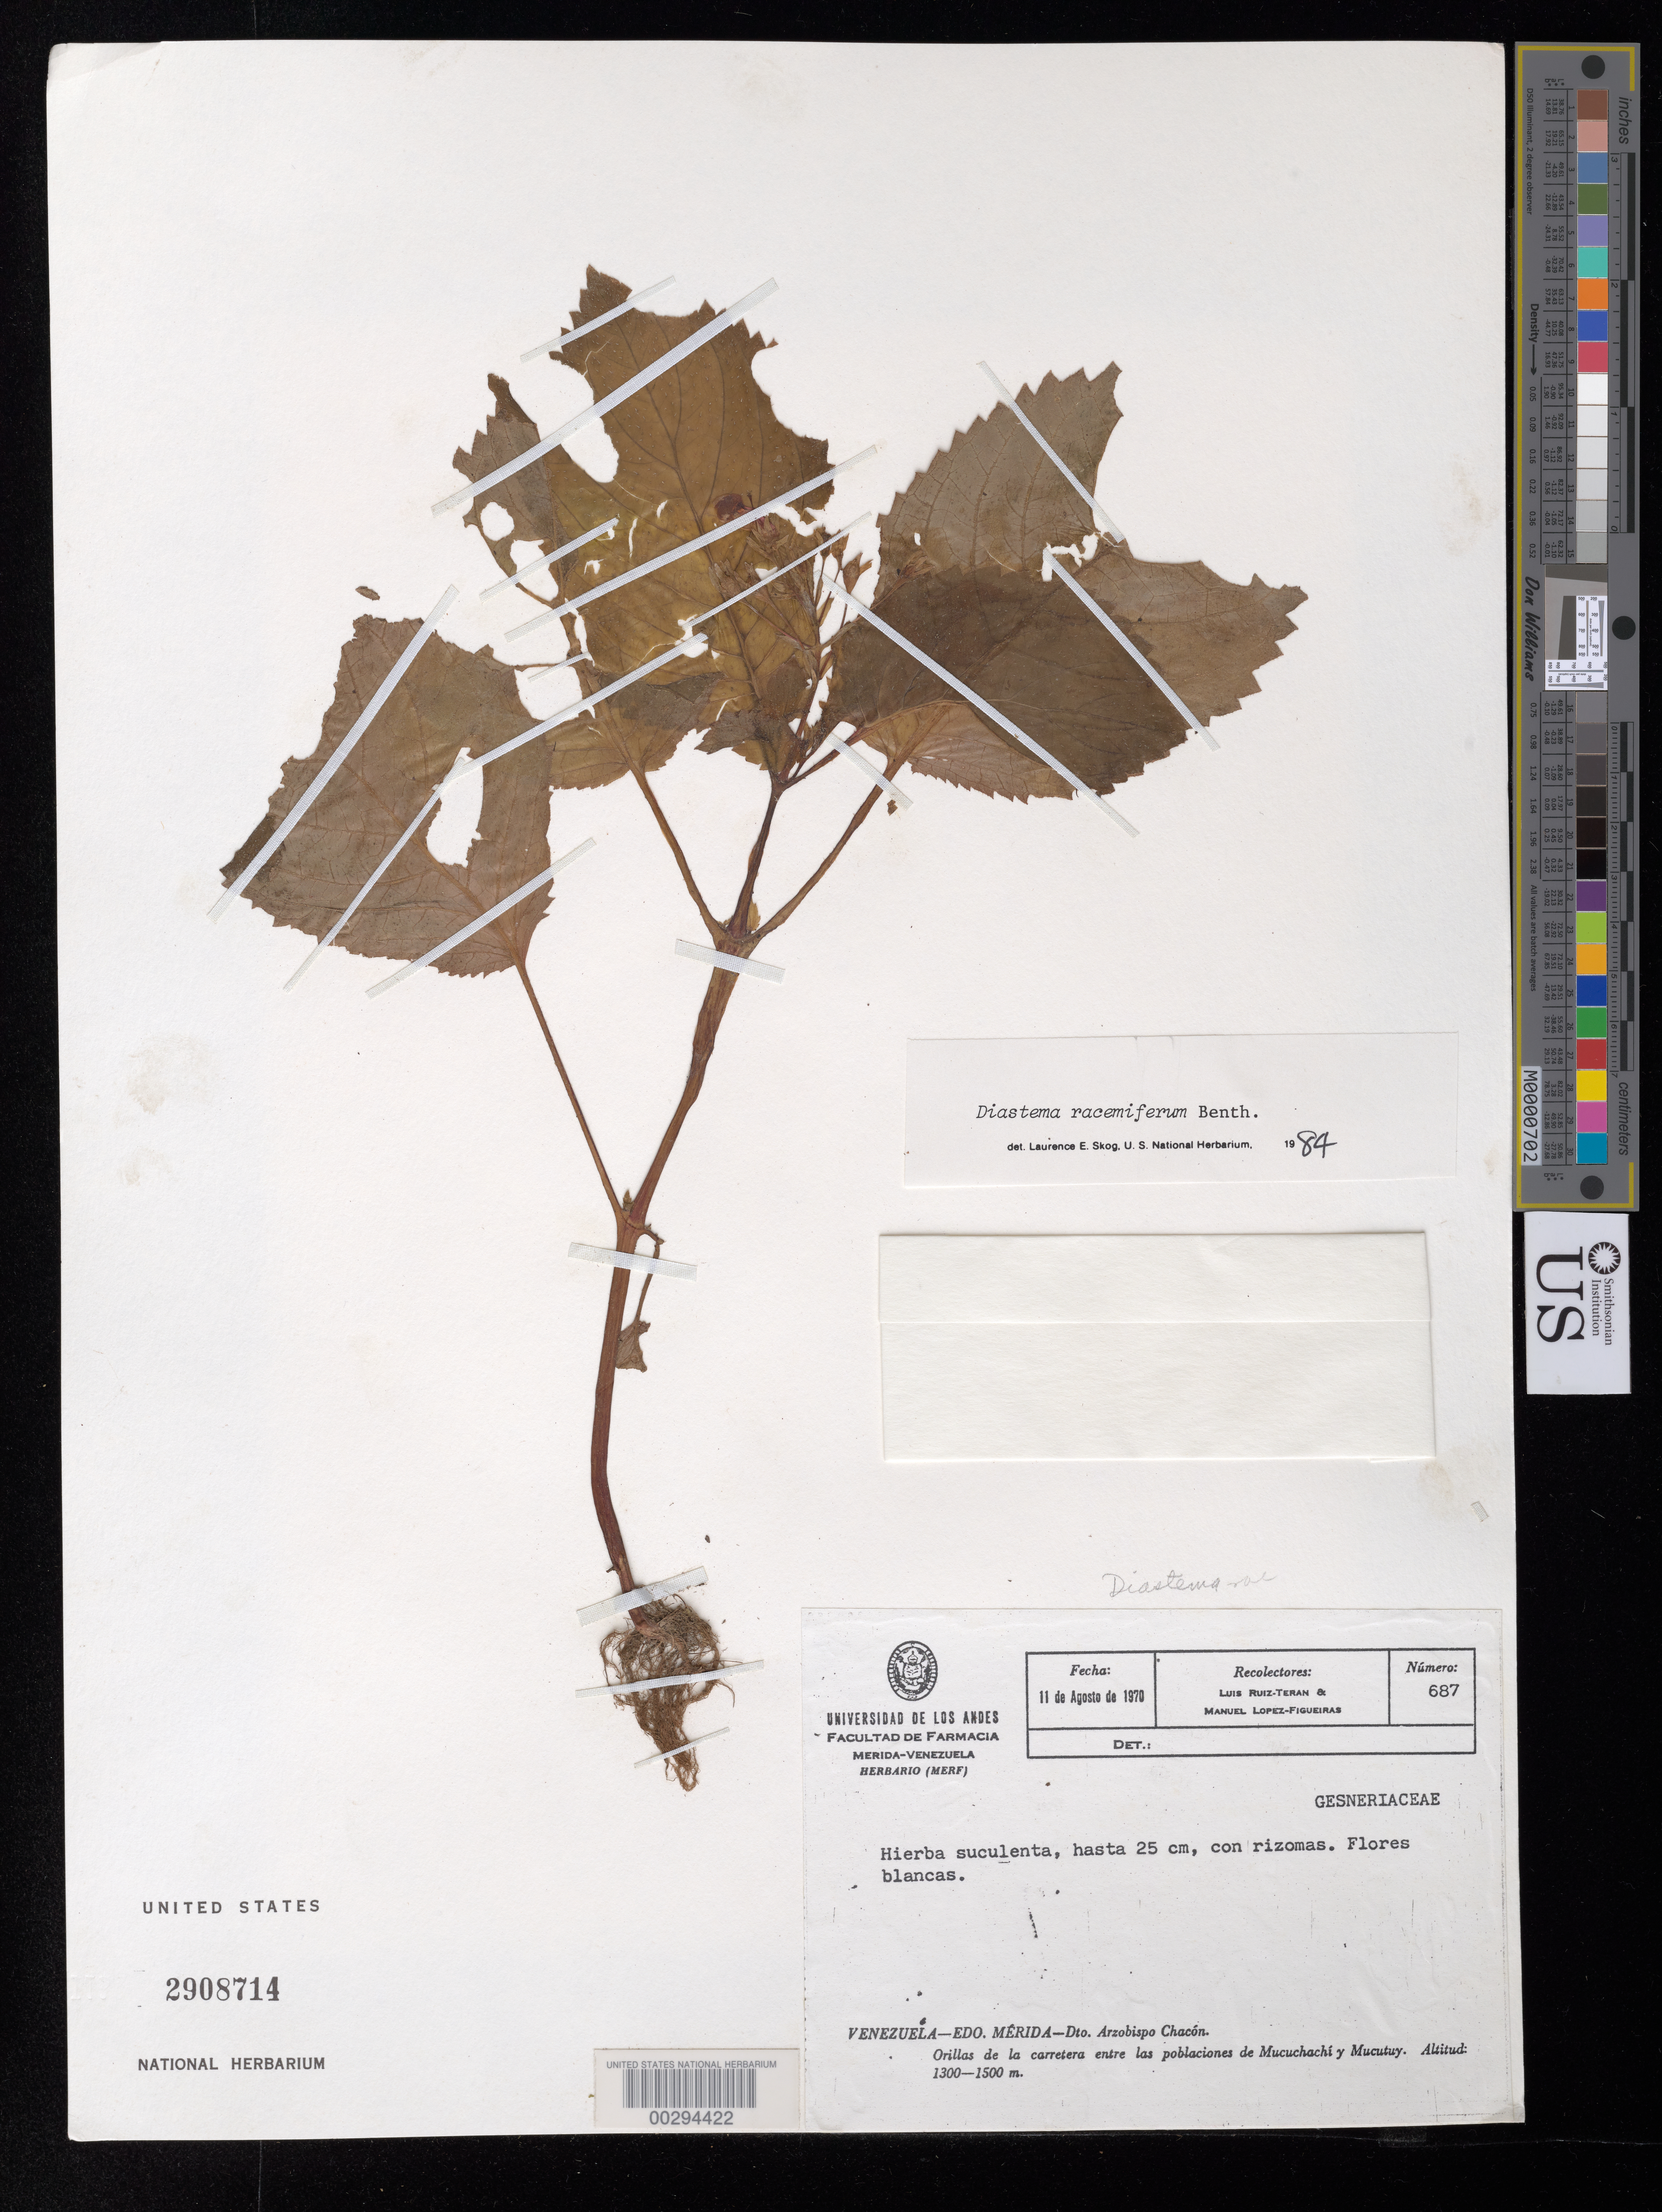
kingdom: Plantae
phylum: Tracheophyta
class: Magnoliopsida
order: Lamiales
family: Gesneriaceae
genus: Diastema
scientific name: Diastema racemiferum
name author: Benth.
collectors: L. E. Ruíz-Terán & M. Lopéz-F.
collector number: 687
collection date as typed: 11 Aug 1970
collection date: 1970-08-11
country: Venezuela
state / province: Mérida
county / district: Arzobispo Chacón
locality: Dist. Arzobispo Chacon, sides of highway between Mucuchachi and Mucutuy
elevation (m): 1300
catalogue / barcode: US 2908714